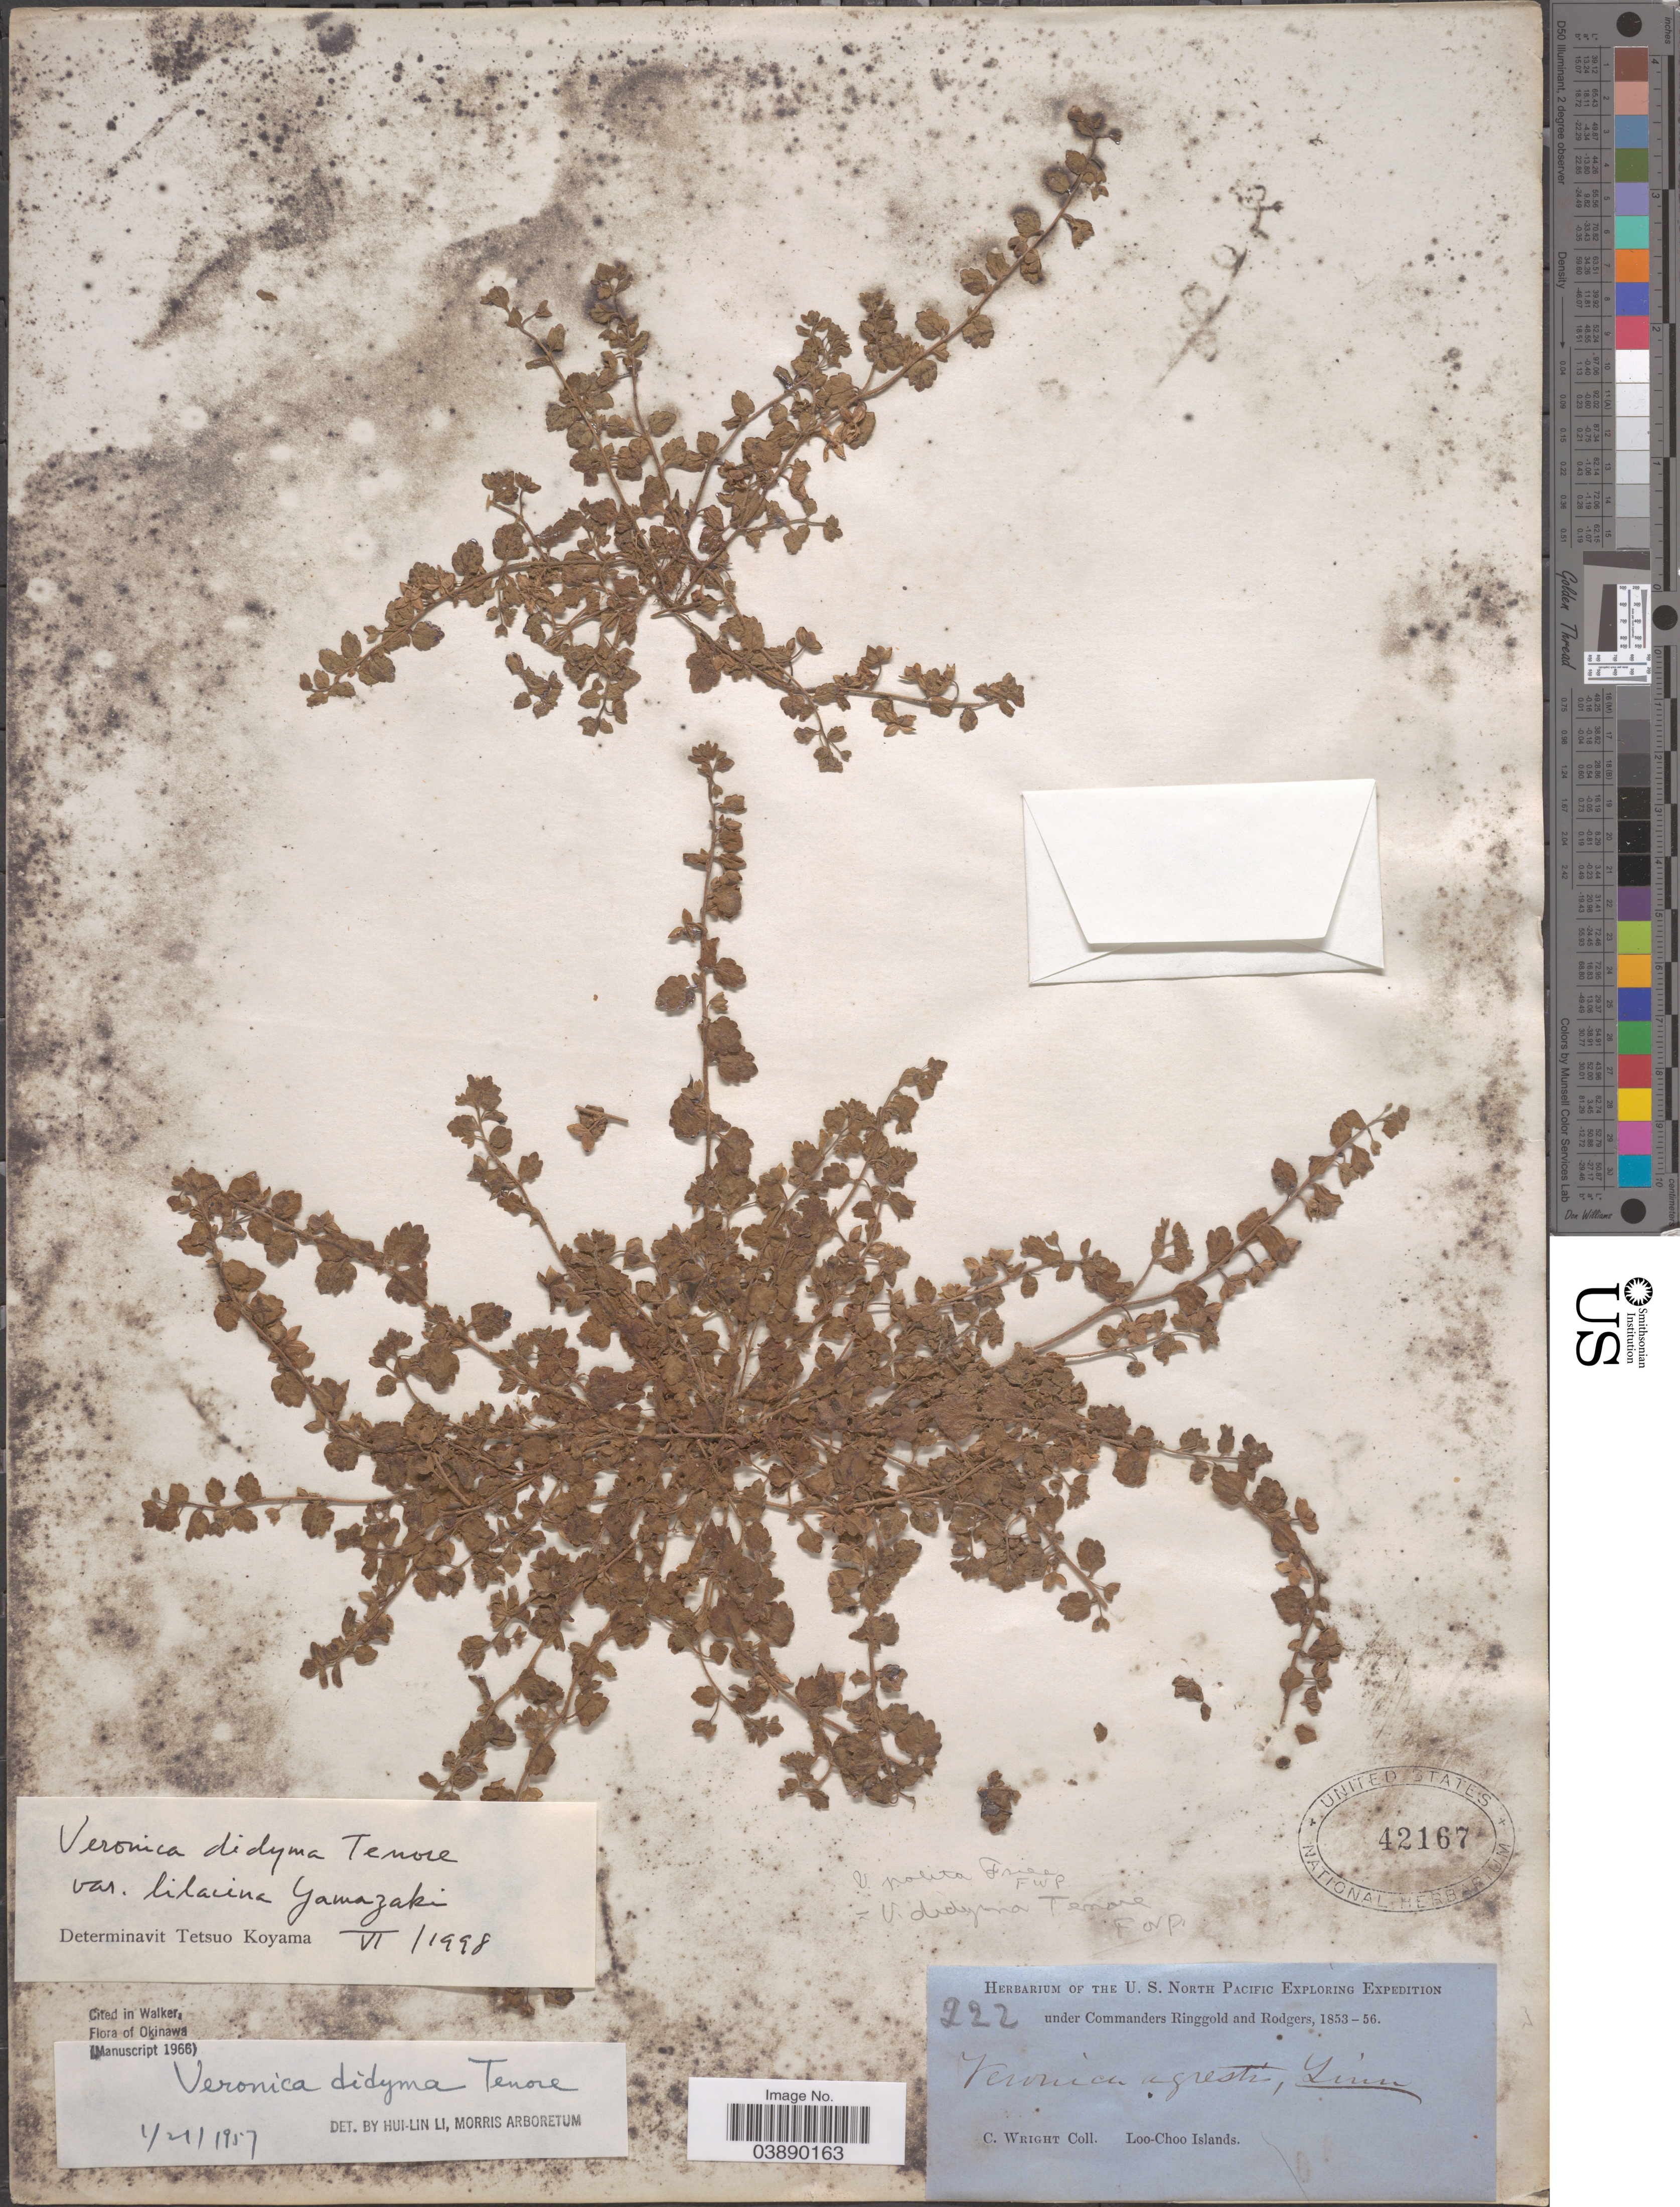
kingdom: Plantae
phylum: Tracheophyta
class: Magnoliopsida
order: Lamiales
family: Plantaginaceae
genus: Veronica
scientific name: Veronica didyma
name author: Ten.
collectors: C. Wright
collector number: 222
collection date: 1853/1856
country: Japan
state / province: Okinawa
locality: Loo-Choo Islands.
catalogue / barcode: US 42167